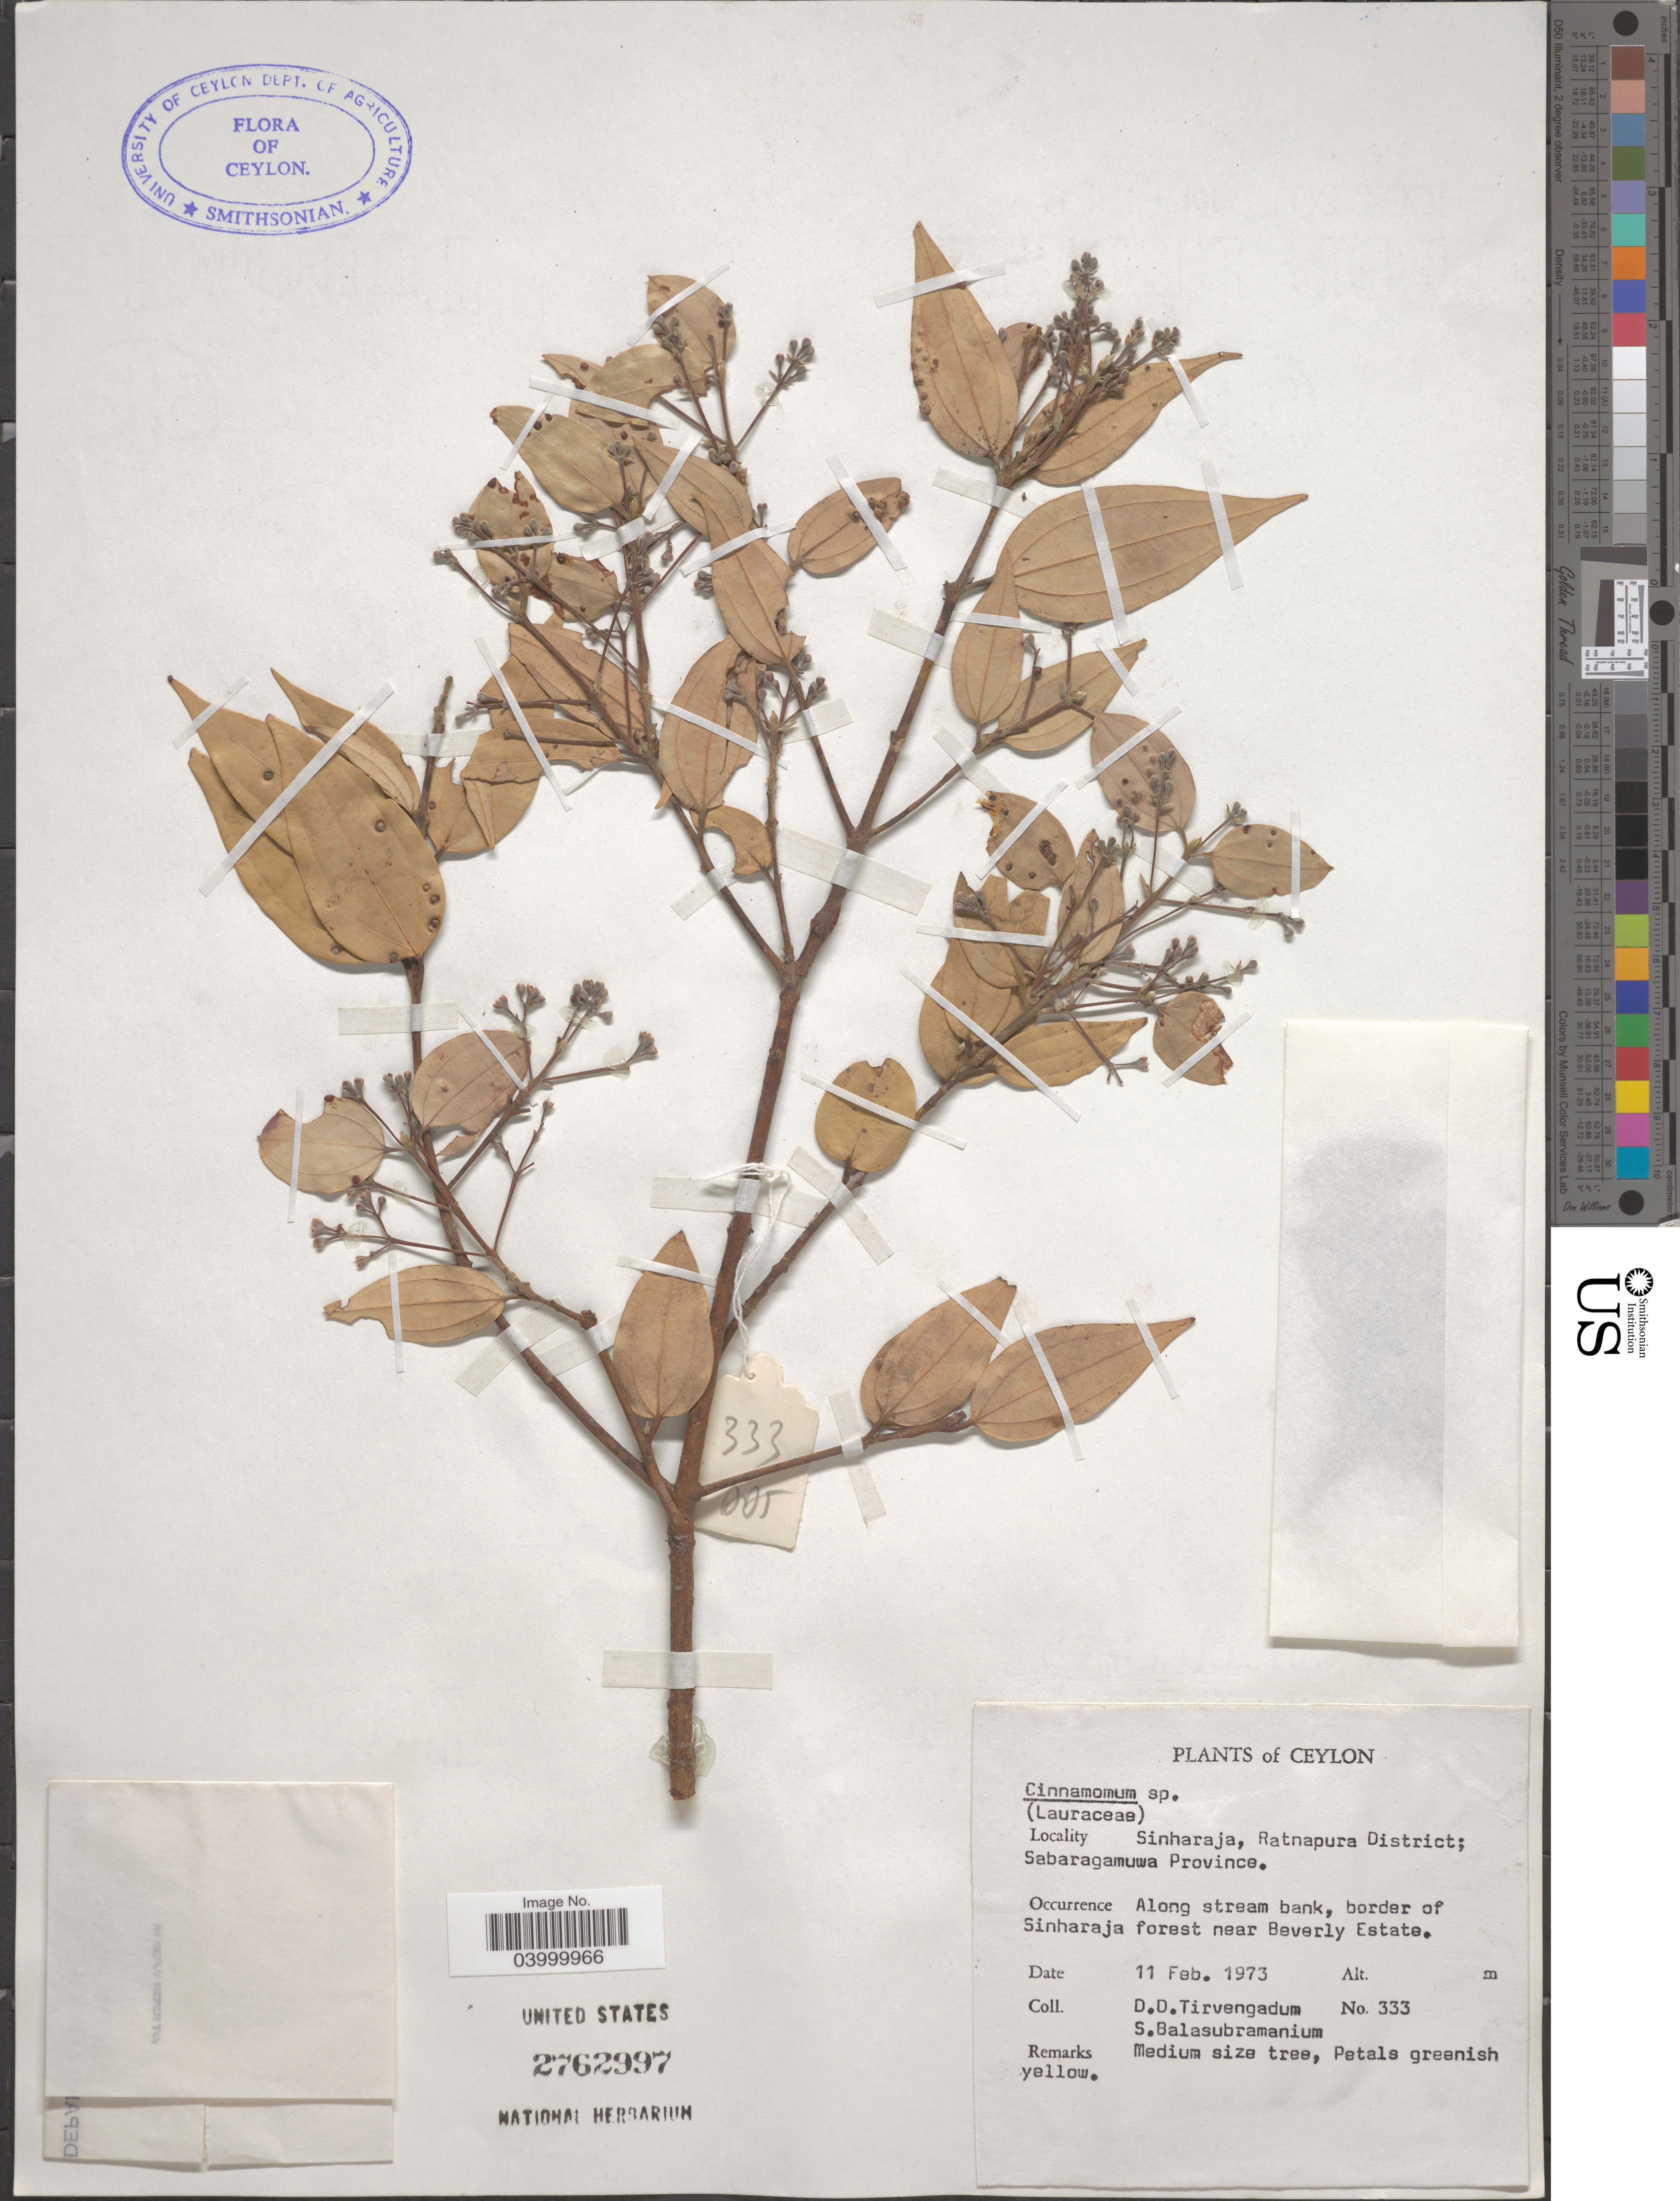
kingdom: Plantae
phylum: Tracheophyta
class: Magnoliopsida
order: Laurales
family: Lauraceae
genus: Cinnamomum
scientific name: Cinnamomum sp.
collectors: D. Tirvengadum & S. Balasubramaniam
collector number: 333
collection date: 1973-02-11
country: Sri Lanka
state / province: Sabaragamuwa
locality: Ceylon. Sinharaja, Ratnapura District. Along stream bank, border of Sinharaja forest near Beverly Estate.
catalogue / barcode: US 2762997